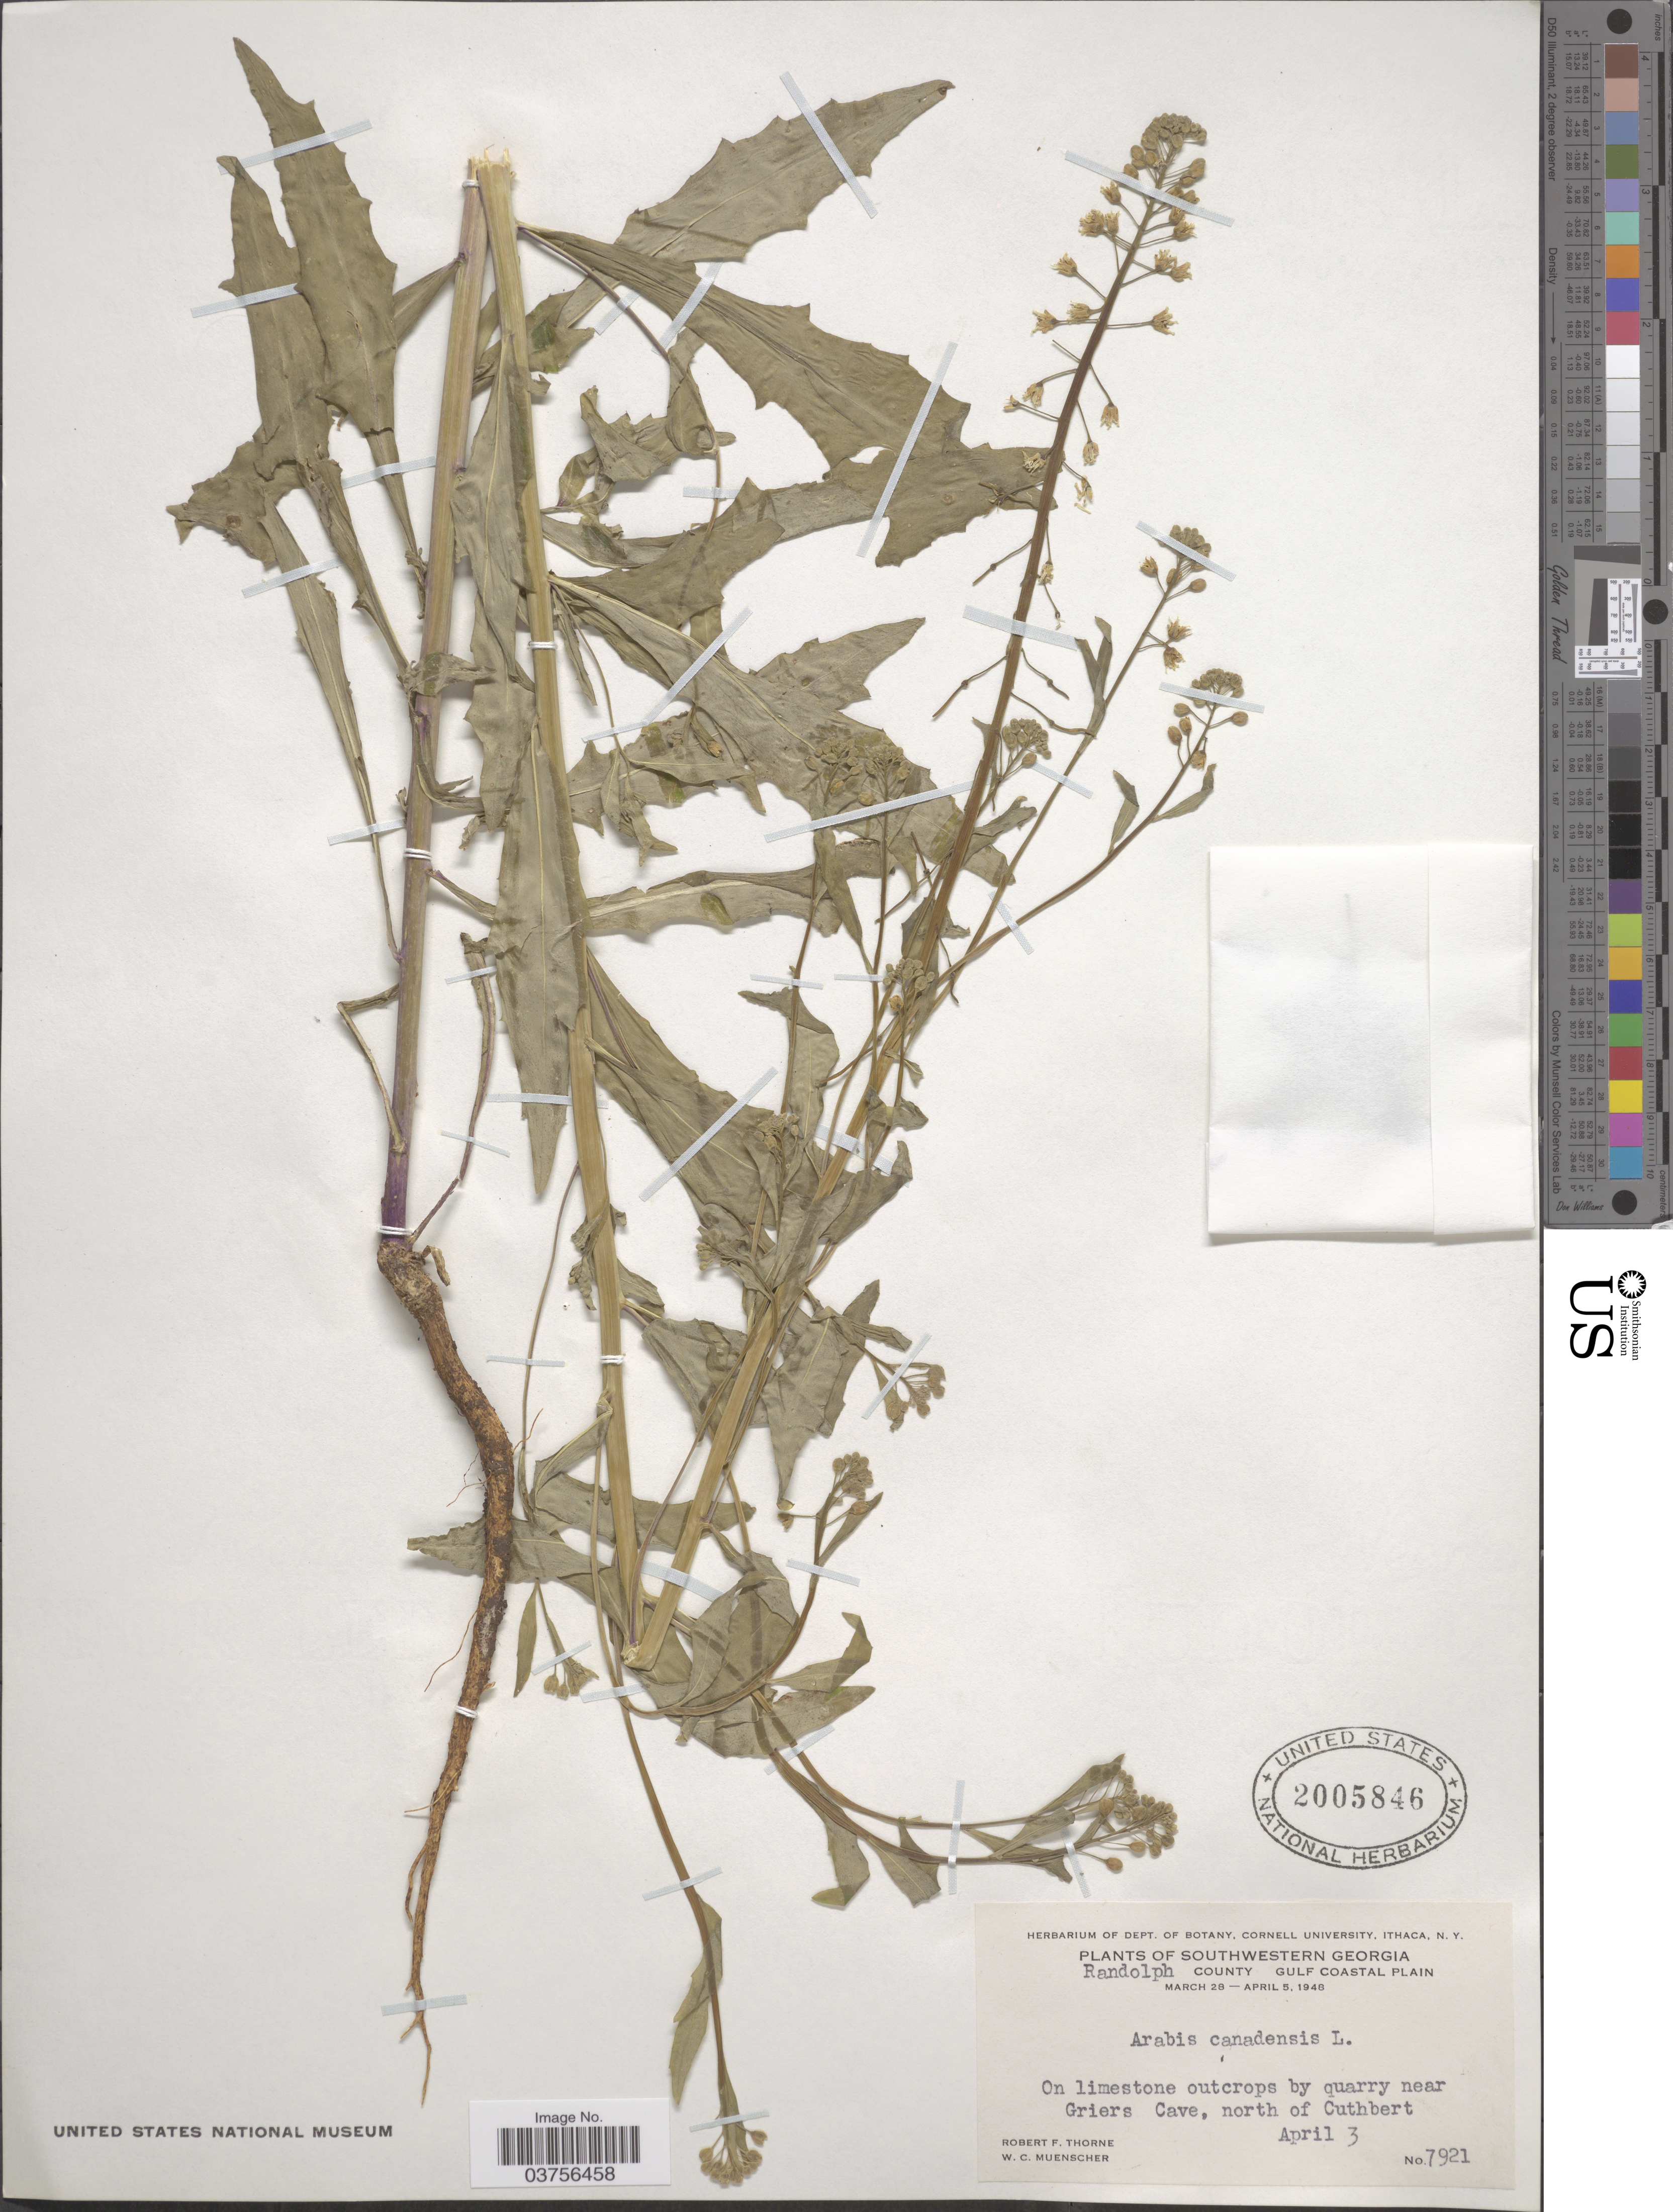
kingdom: Plantae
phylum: Tracheophyta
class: Magnoliopsida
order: Brassicales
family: Brassicaceae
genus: Arabis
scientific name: Arabis canadensis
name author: L.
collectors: R. F. Thorne & W. Muenscher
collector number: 7921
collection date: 1948-04-03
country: United States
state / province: Georgia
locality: Southwestern Georgia. Randolph County. Gulf Coastal Plain. Near Griers Cave, north of Cuthbert.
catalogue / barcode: US 2005846